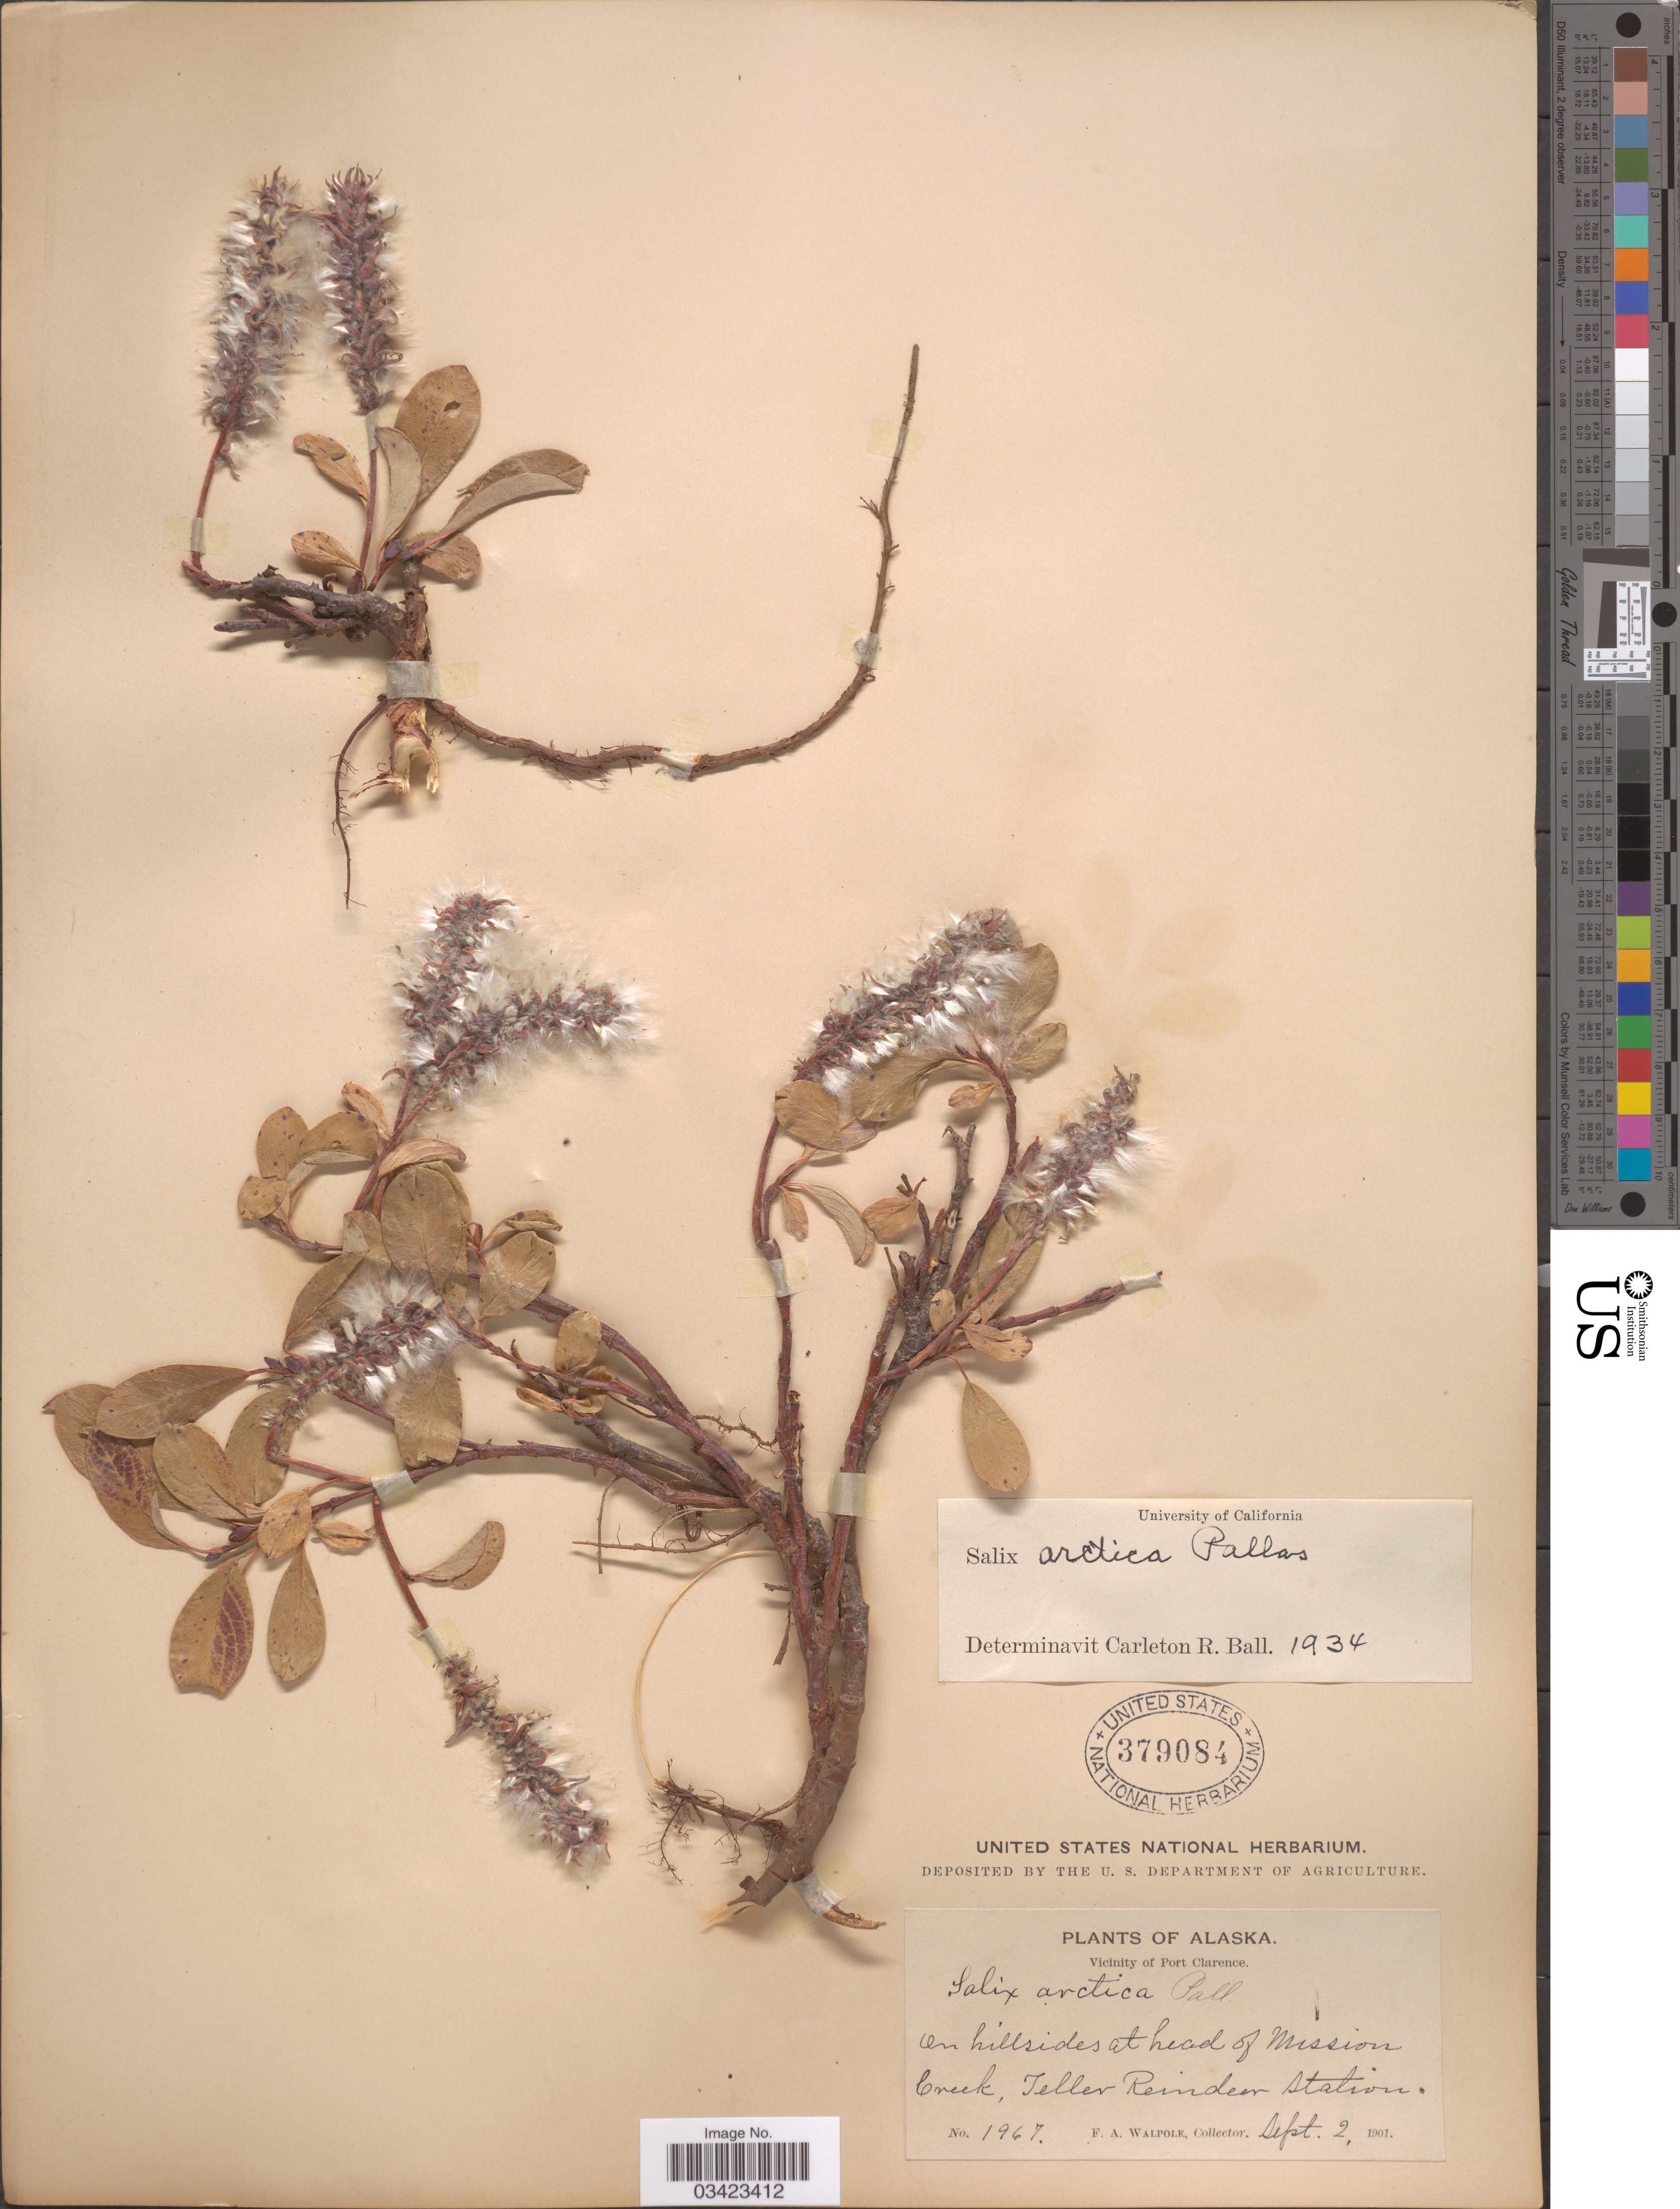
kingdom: Plantae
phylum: Tracheophyta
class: Magnoliopsida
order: Malpighiales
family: Salicaceae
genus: Salix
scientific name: Salix arctica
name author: Pall.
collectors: F. Walpole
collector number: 1967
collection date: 1901-09-02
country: United States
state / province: Alaska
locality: Vicinity of Port Clarence. On hillsides at head of Mission Creek, Teller Reindeer Station.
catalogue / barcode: US 379084